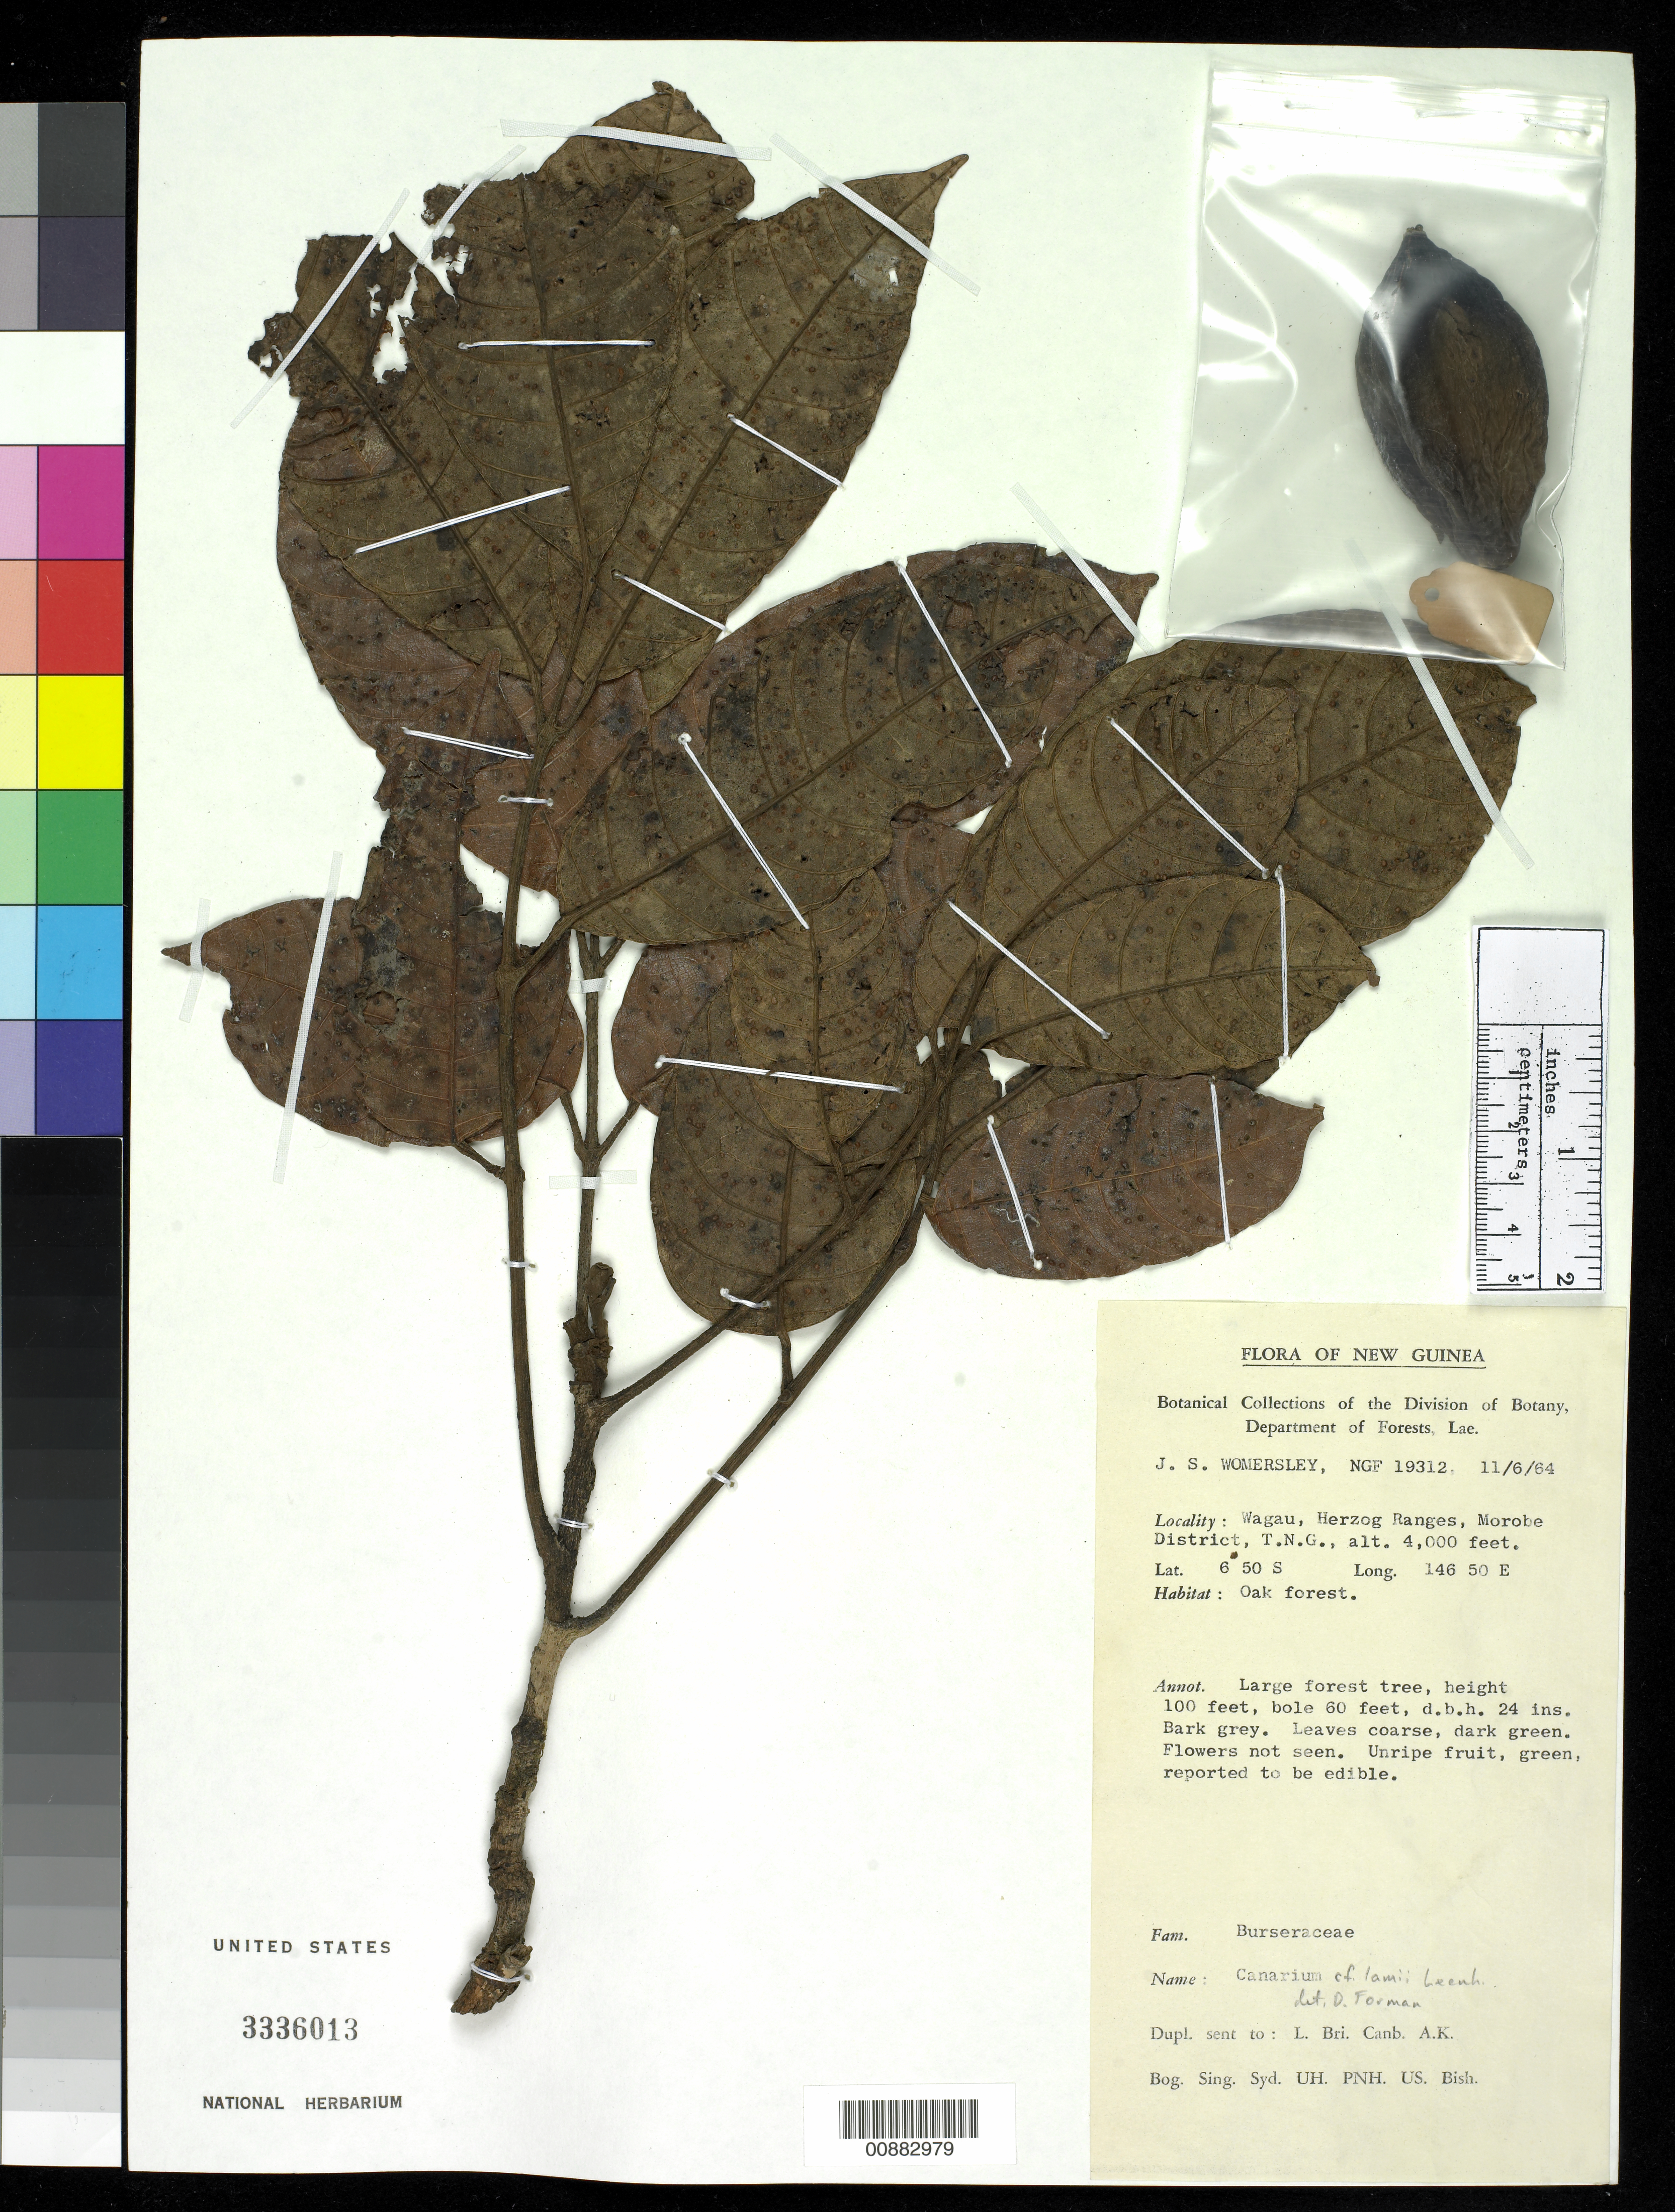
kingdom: Plantae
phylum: Tracheophyta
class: Magnoliopsida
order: Sapindales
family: Burseraceae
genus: Canarium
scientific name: Canarium lamii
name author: Leenh.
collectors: J. S. Womersley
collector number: NGF 19312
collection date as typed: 11 Jun 1964 or 06 Nov 1964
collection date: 1964-06-11 or 1964-11-06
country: Papua New Guinea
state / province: Morobe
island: New Guinea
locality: Wagau, Herzog Ranges, Morobe District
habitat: Oak forest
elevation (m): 1219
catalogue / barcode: US 3336013